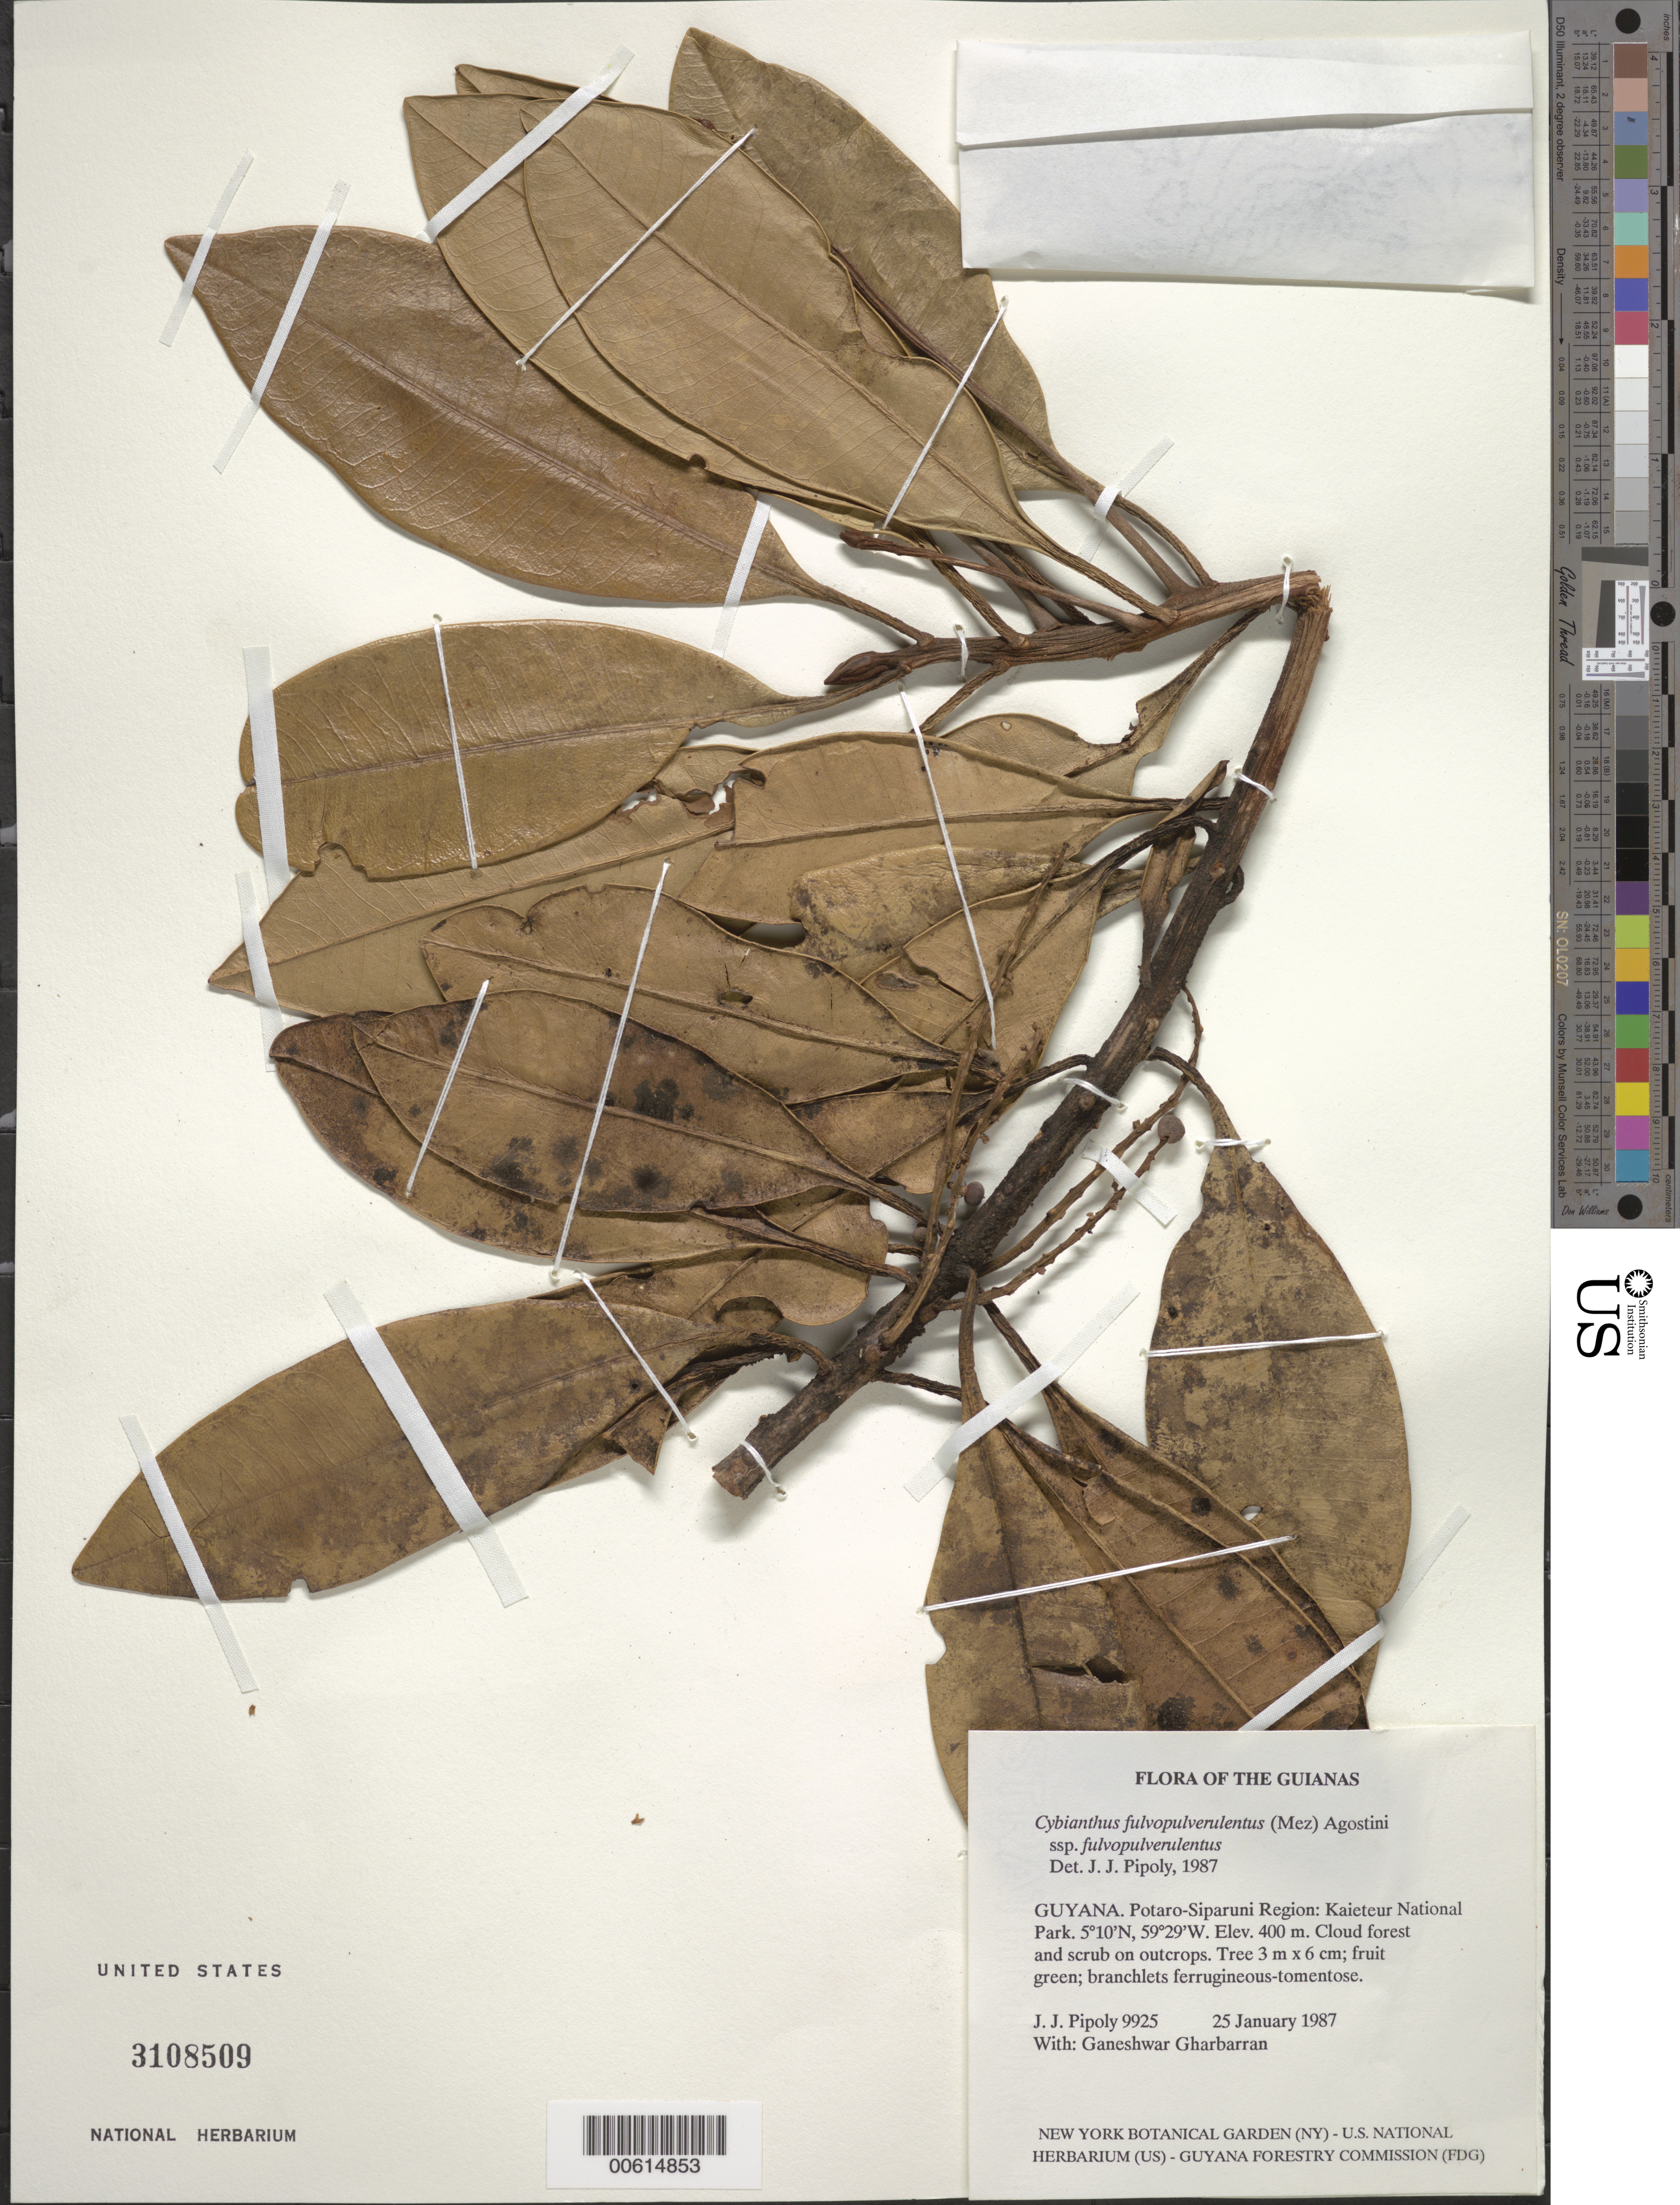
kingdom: Plantae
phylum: Tracheophyta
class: Magnoliopsida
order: Ericales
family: Primulaceae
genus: Cybianthus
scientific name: Cybianthus fulvopulverulentus subsp. fulvopulverulentus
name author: (Mez) G. Agostini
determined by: Pipoly, J. J., III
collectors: J. J. Pipoly & G. Gharbarran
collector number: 9925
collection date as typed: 25 January 1987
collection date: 1987-01-25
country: Guyana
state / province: Potaro-Siparuni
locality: Kaieteur National Park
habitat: Cloud forest and scrub on outcrops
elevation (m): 400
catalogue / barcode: US 3108509